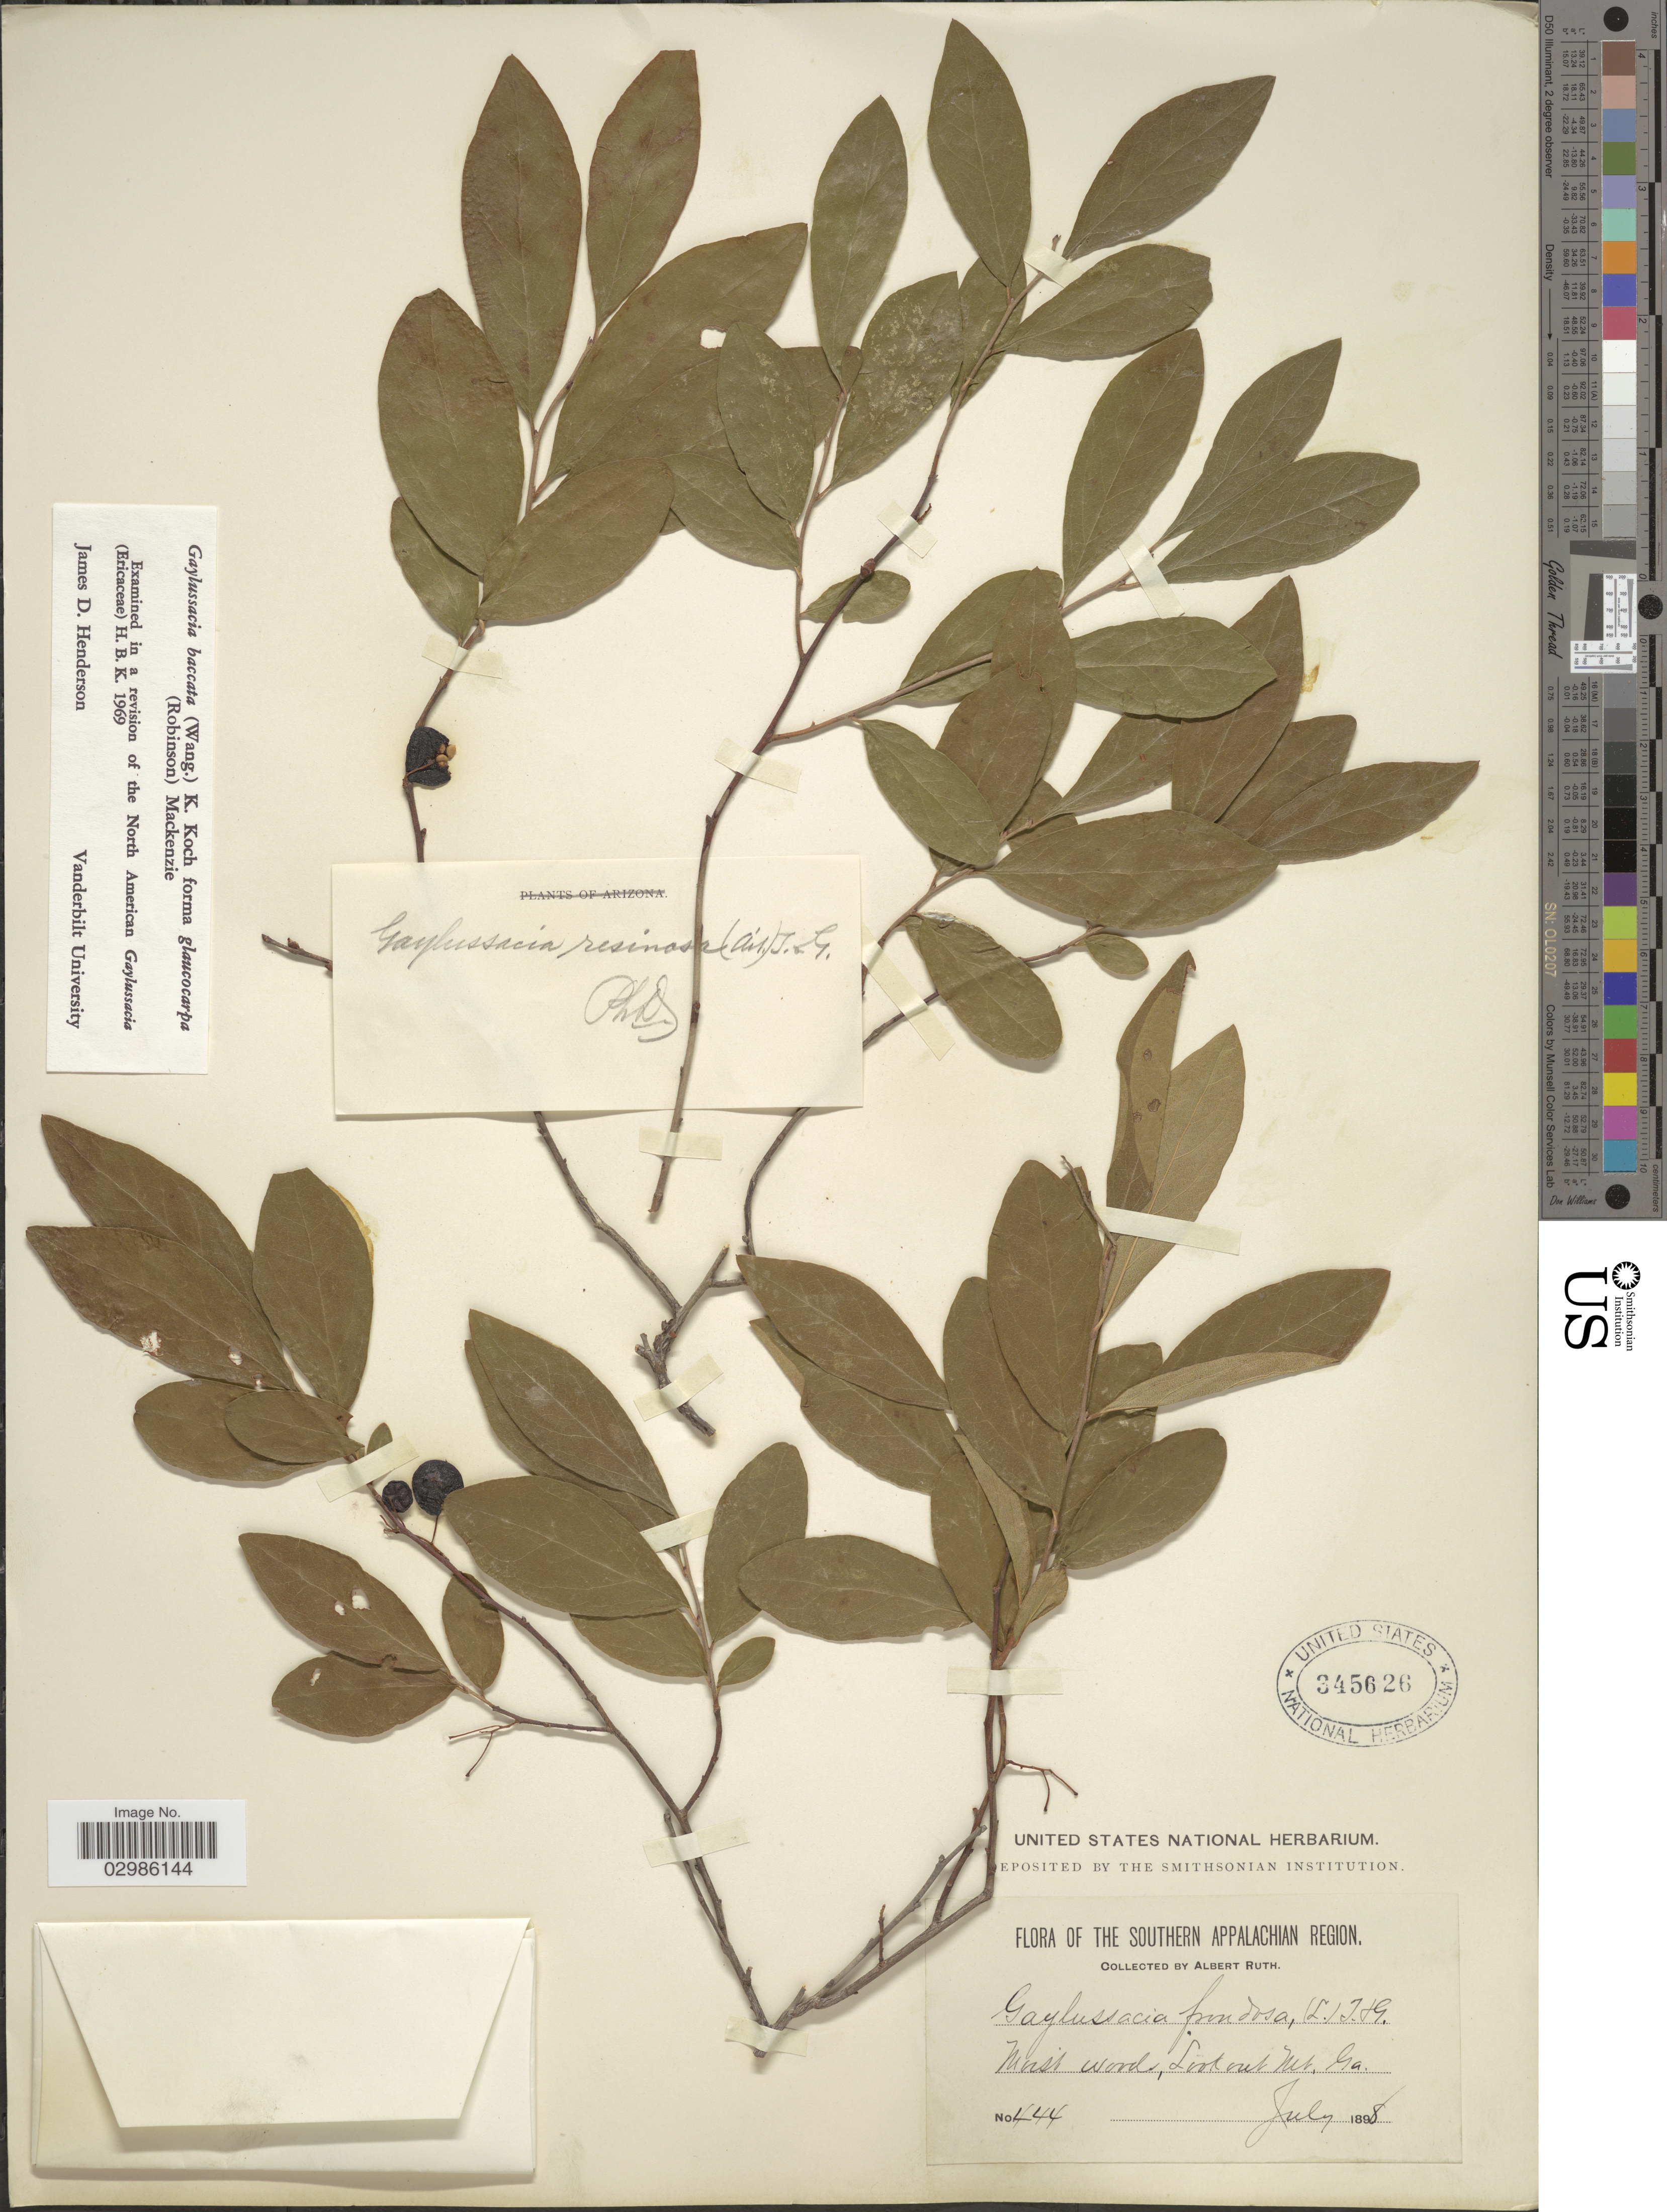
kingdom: Plantae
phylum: Tracheophyta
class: Magnoliopsida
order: Ericales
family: Ericaceae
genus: Gaylussacia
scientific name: Gaylussacia baccata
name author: (Wangenh.) K. Koch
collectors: A. Ruth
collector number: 444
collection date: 1898-07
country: United States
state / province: Georgia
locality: The Southern Appalachian region. Moist woods, Lookout Mt.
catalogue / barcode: US 345626